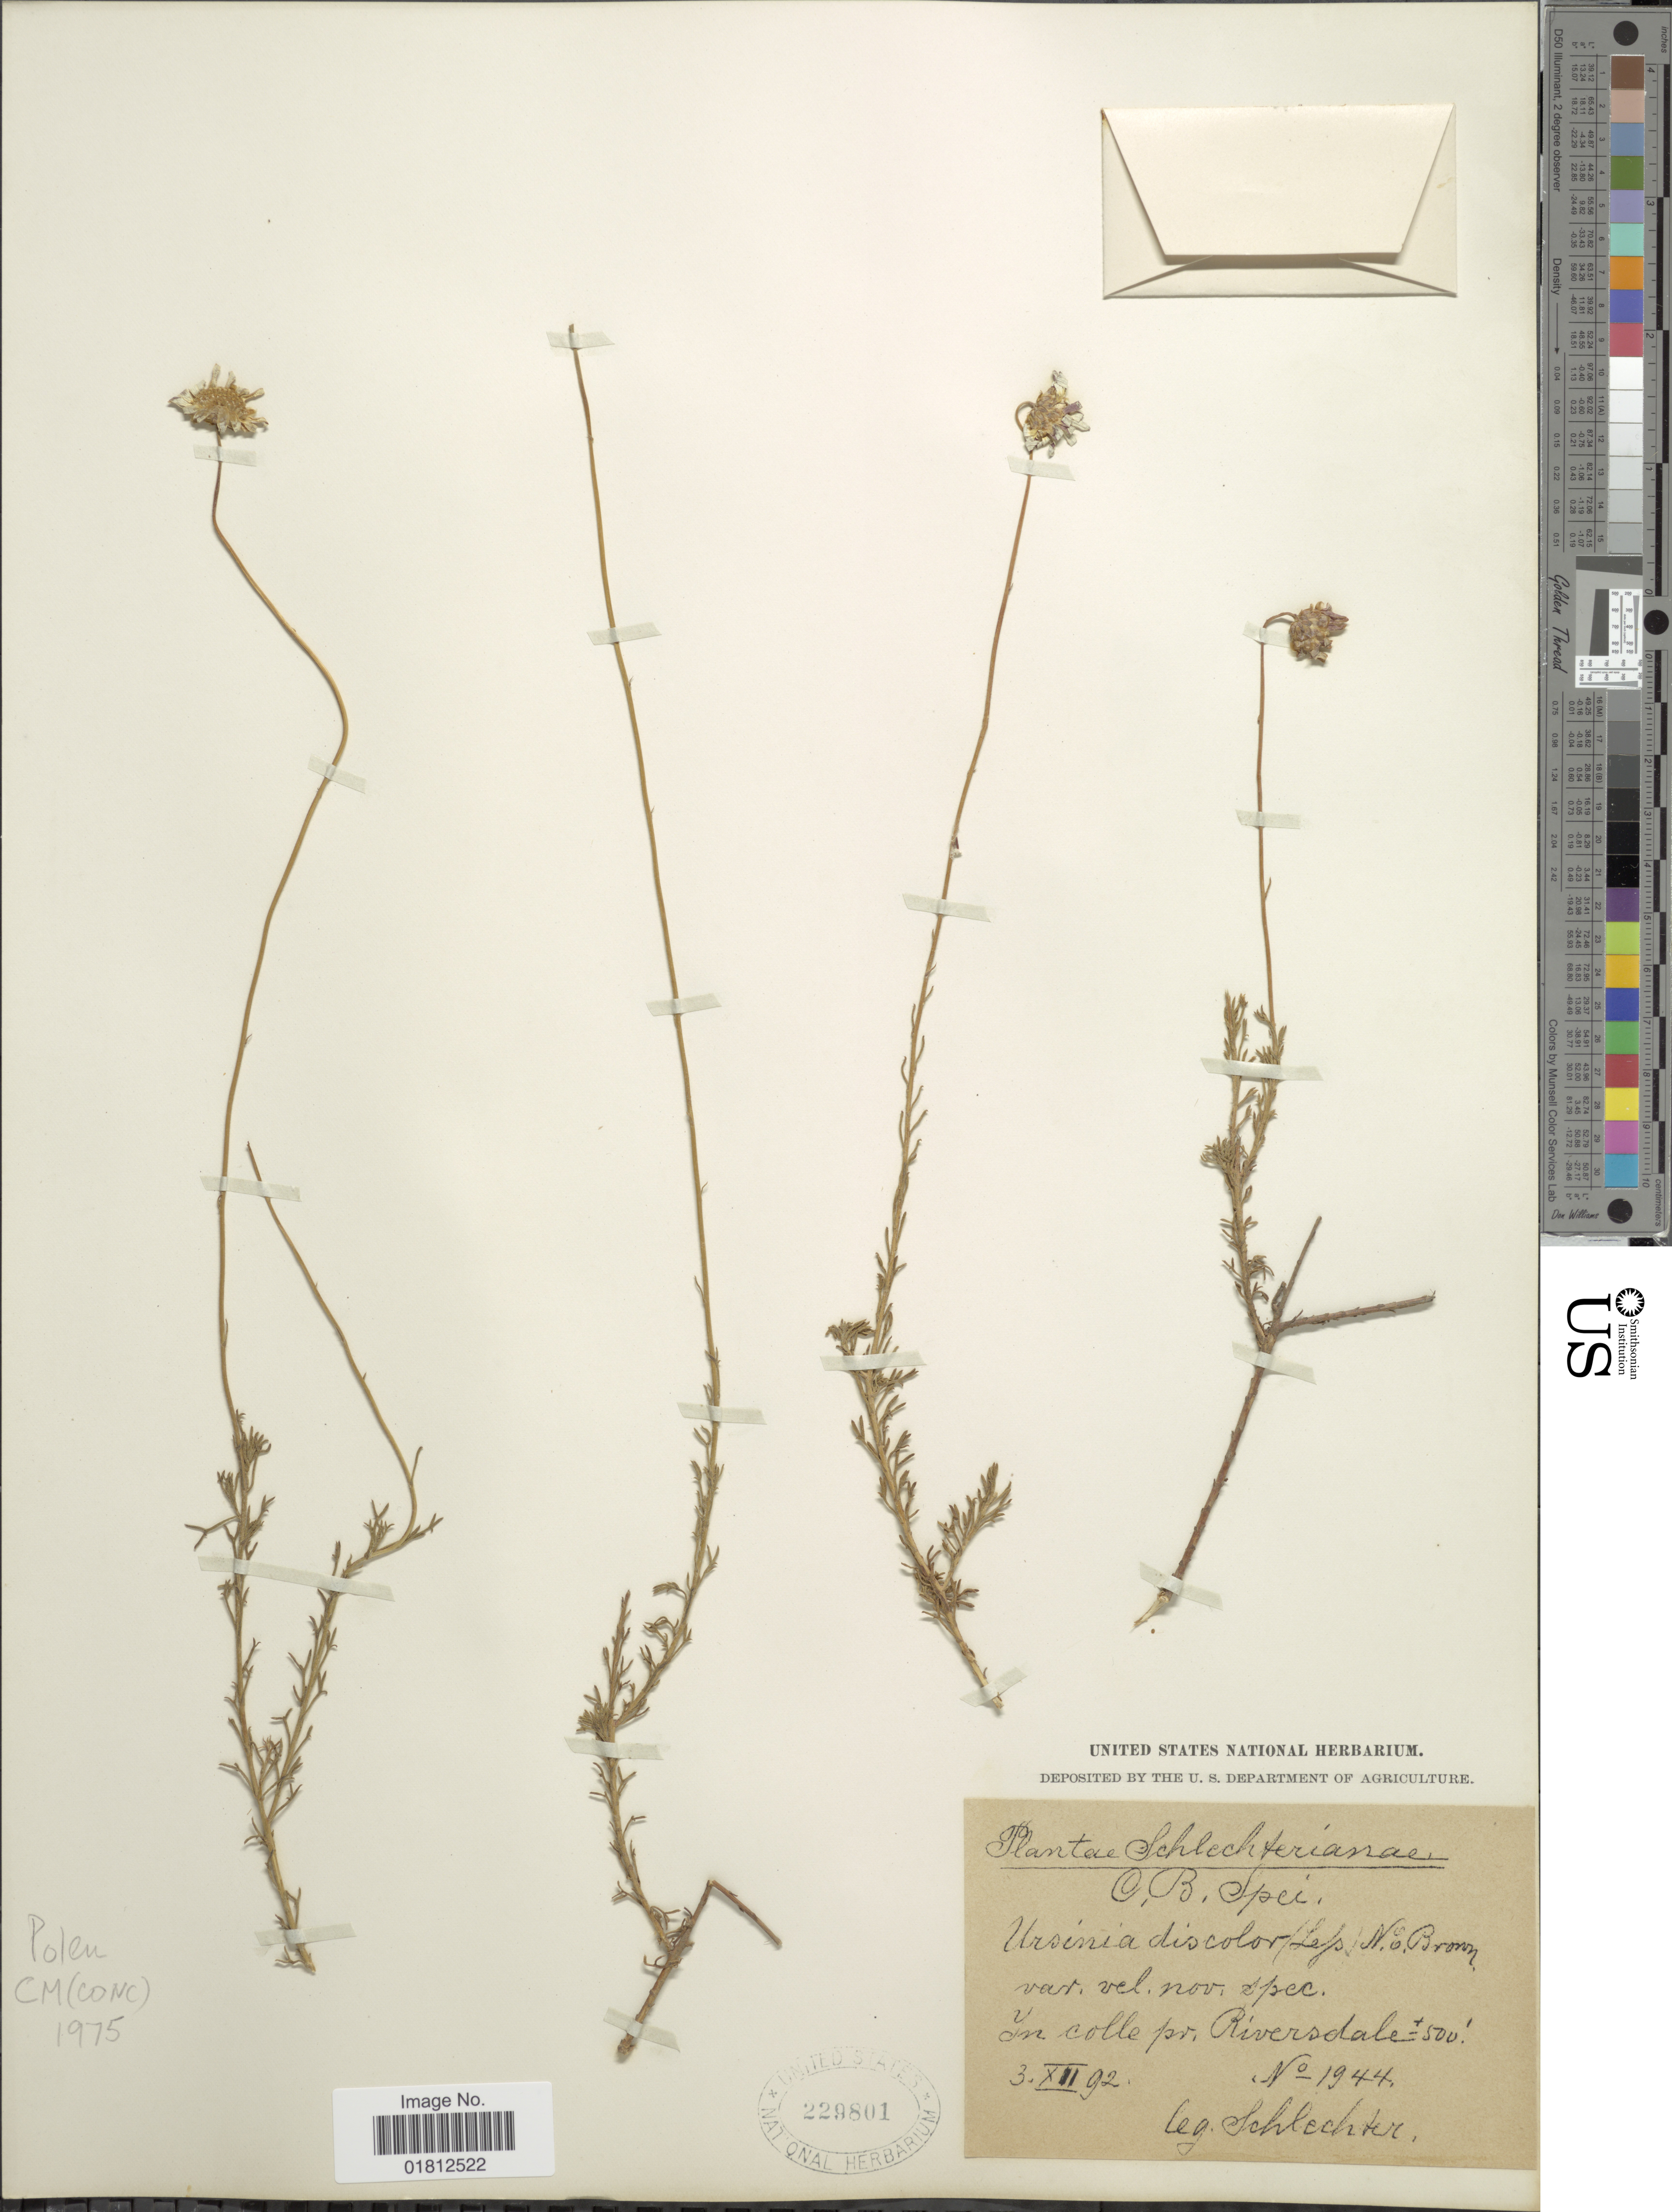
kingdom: Plantae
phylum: Tracheophyta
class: Magnoliopsida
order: Asterales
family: Asteraceae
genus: Ursinia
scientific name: Ursinia discolor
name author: N.E. Br.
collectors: Schlechter, --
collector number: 1944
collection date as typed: Transcribed d/m/y: 3/12/92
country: South Africa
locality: C.B. Spei, in colle pr. Riversdale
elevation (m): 152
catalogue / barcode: US 229801